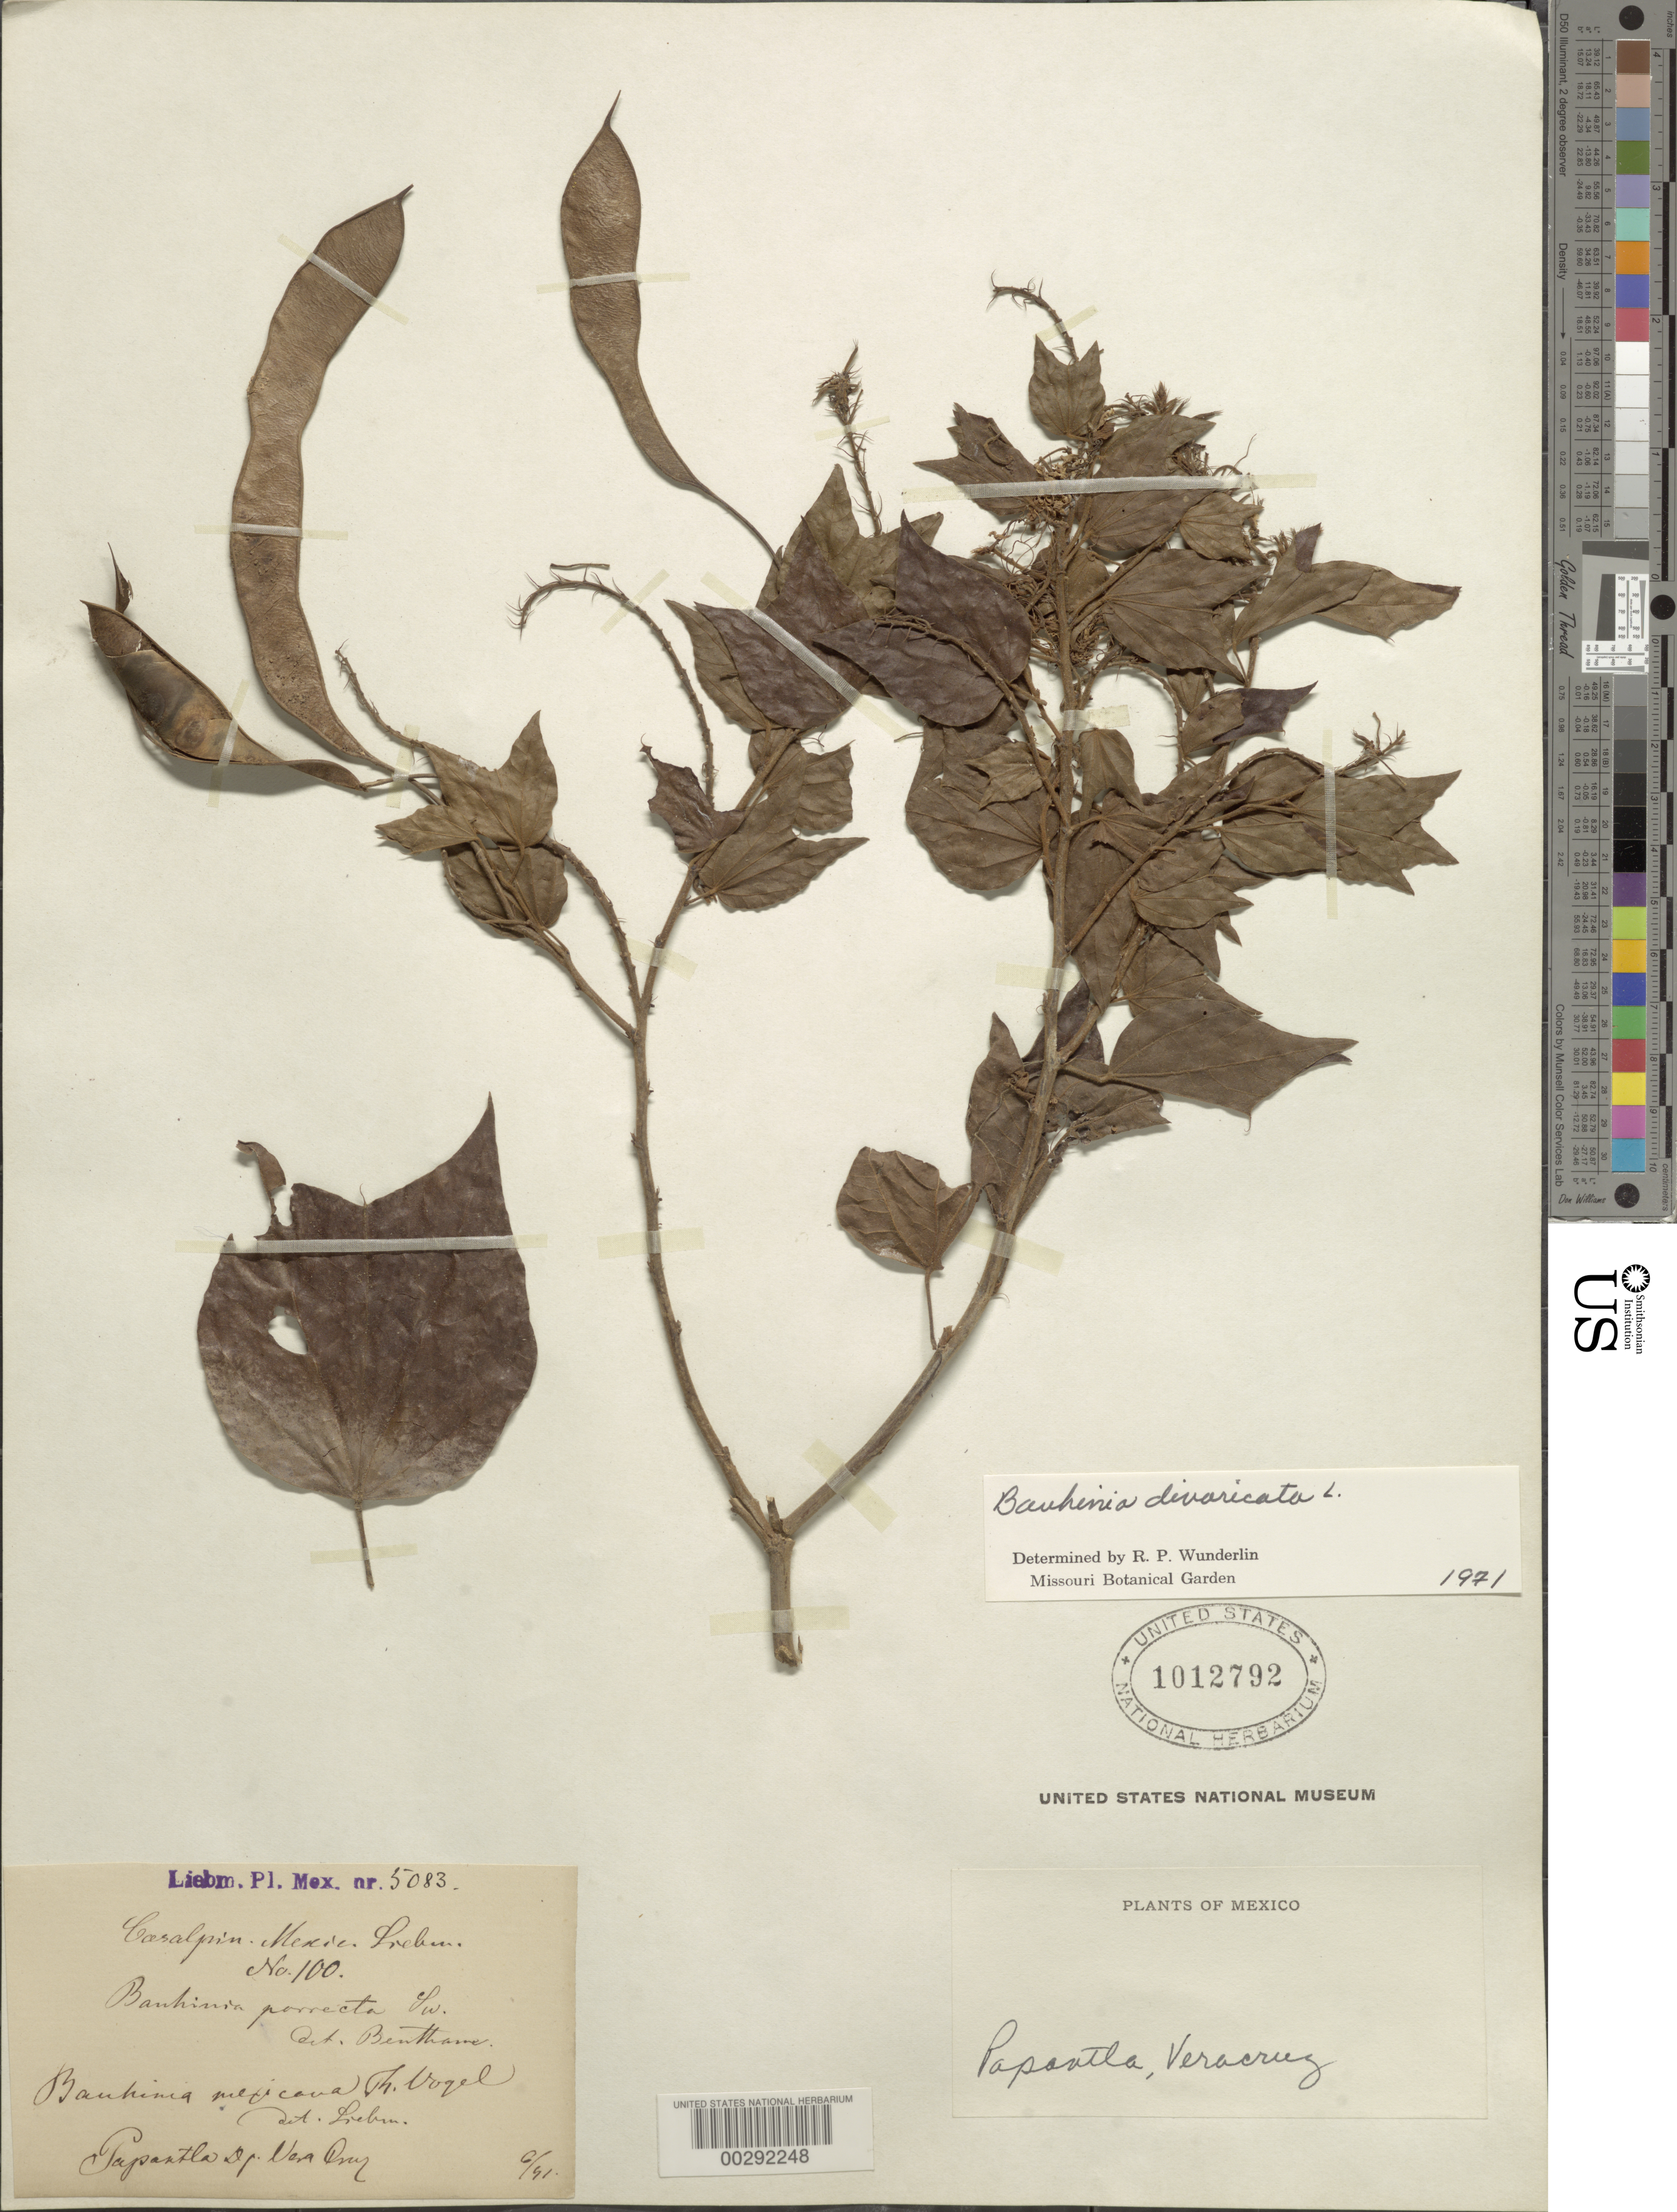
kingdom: Plantae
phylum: Tracheophyta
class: Magnoliopsida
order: Fabales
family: Fabaceae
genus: Bauhinia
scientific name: Bauhinia divaricata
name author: L.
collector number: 5083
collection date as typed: Jun 1891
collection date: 1891-06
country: Mexico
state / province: Veracruz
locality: Papantla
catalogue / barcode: US 1012792